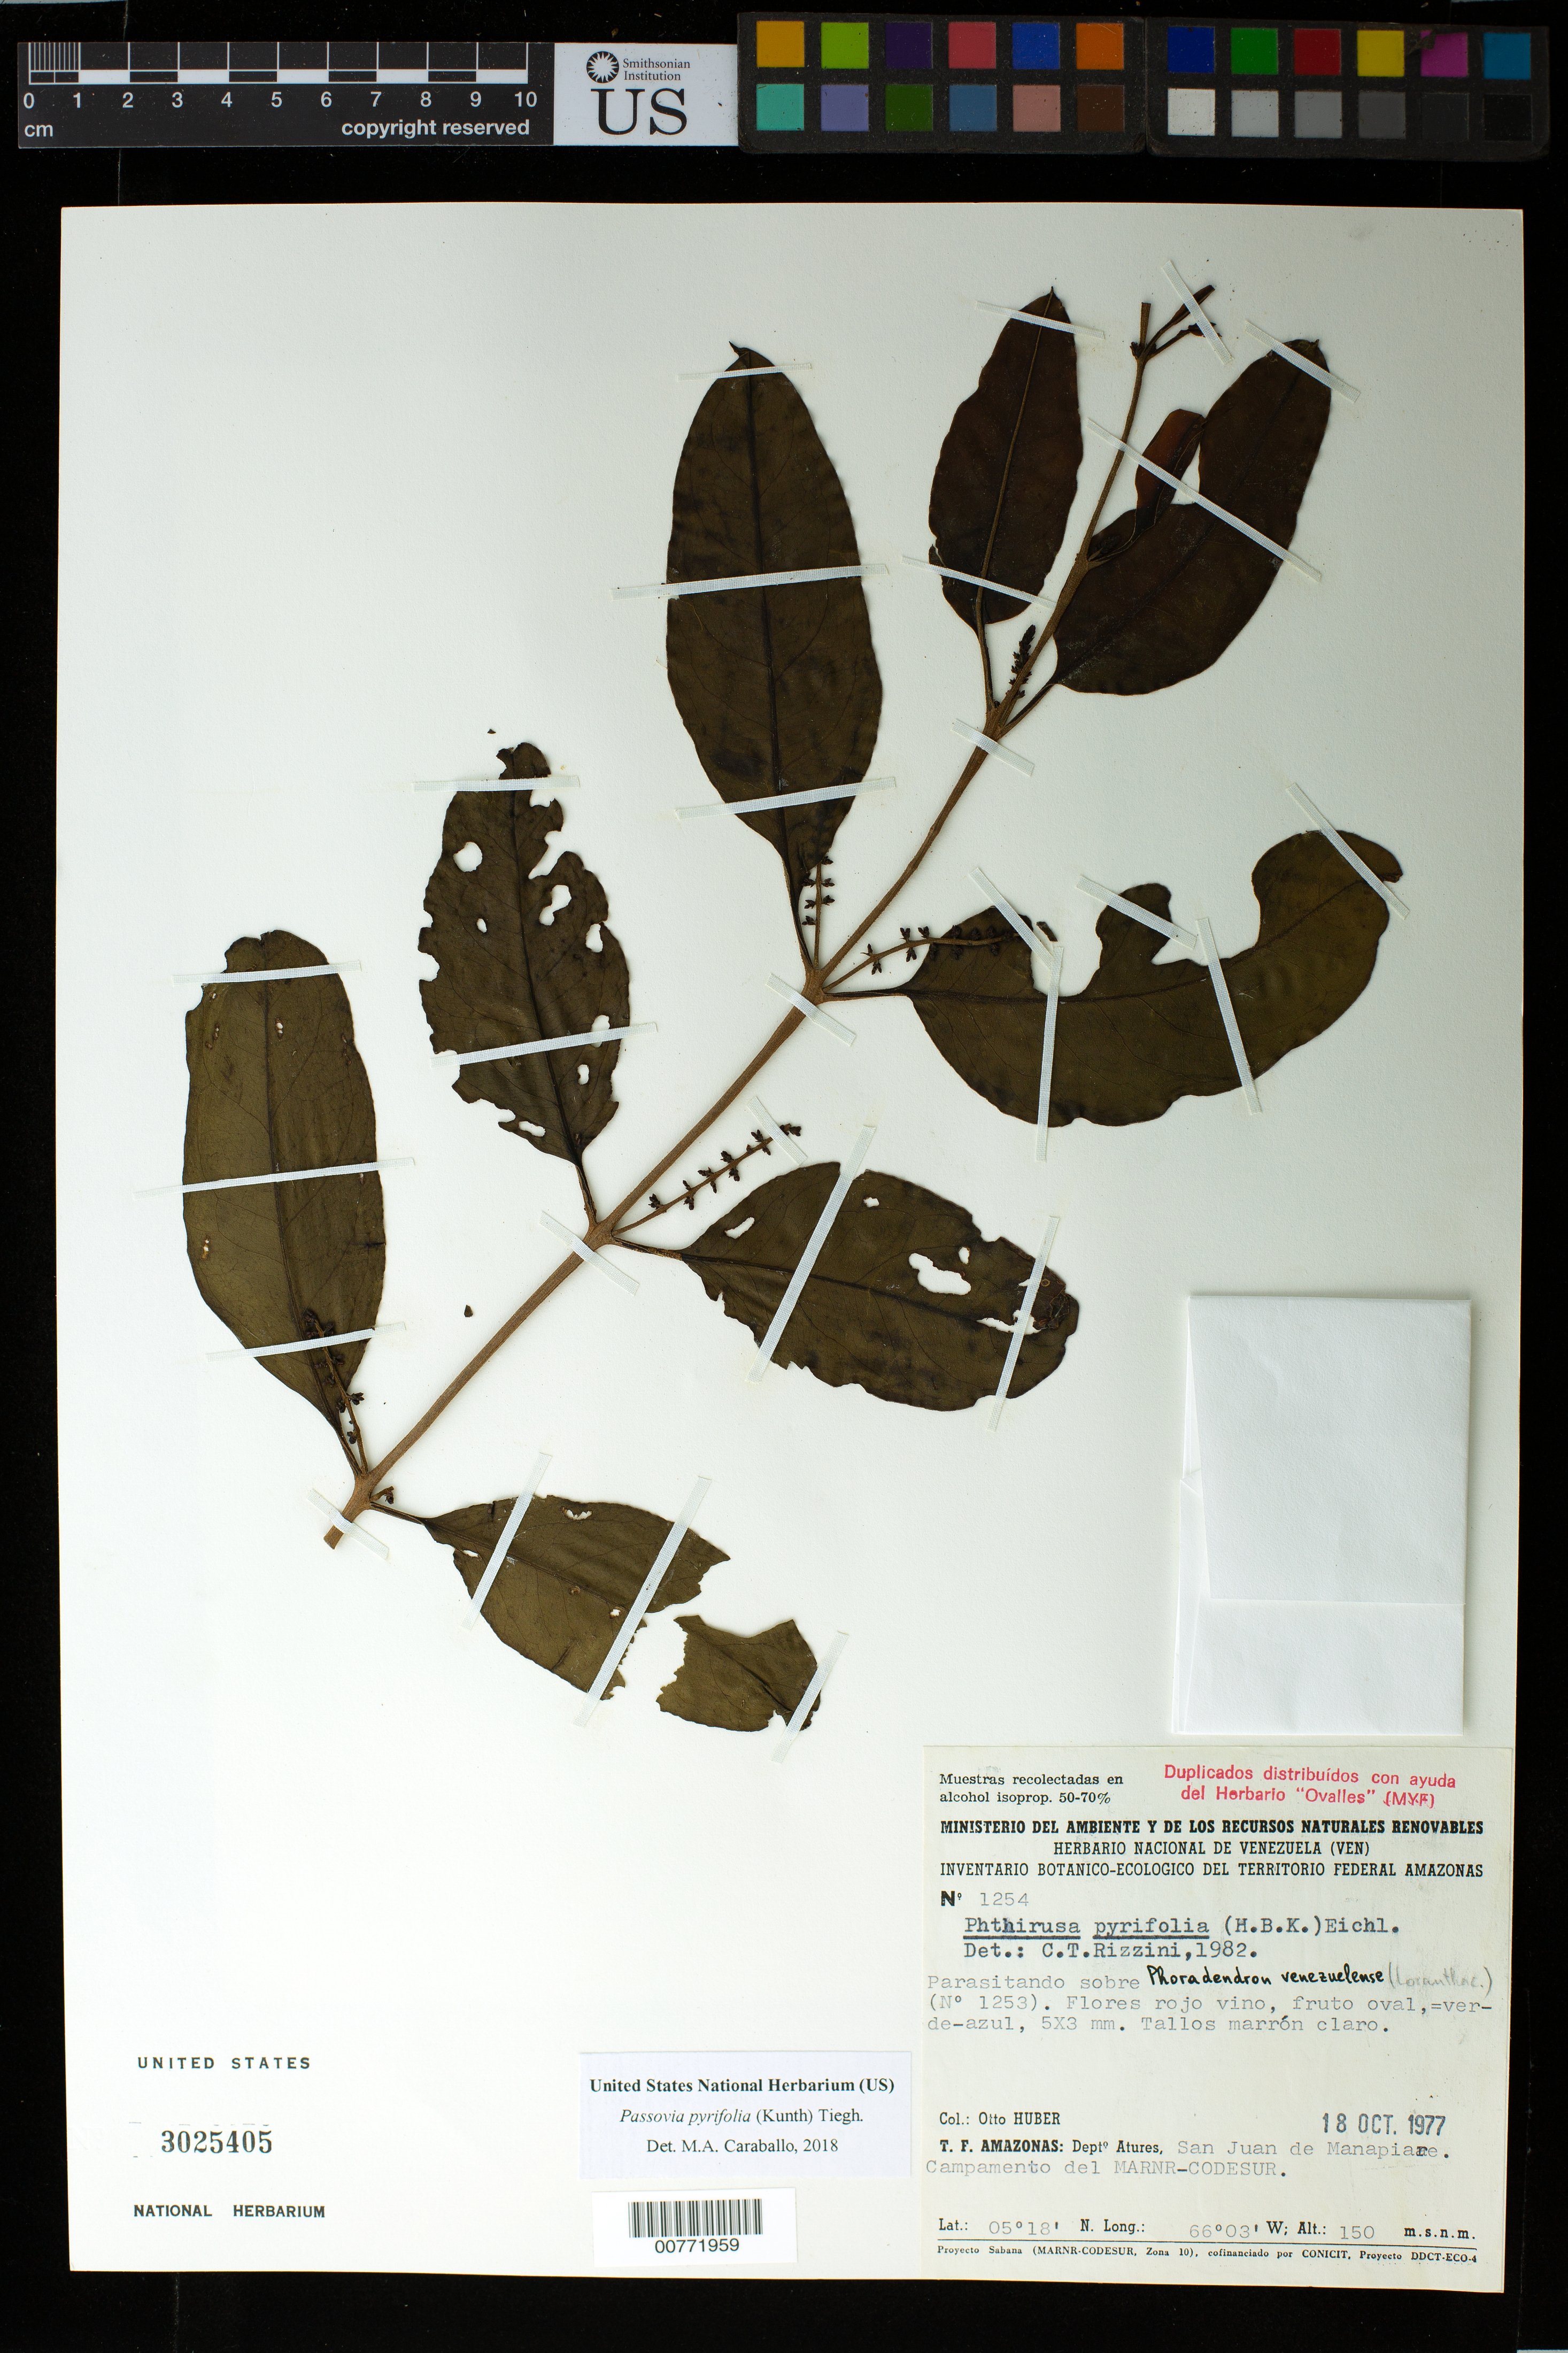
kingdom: Plantae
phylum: Tracheophyta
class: Magnoliopsida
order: Santalales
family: Loranthaceae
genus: Passovia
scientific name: Passovia pyrifolia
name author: (Kunth) Tiegh.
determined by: Caraballo-Ortiz, Marcos A., (MISS), University of Mississippi (UNITED STATES)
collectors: O. Huber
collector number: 1254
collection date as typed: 18-Oct-77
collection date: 1977-10-18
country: Venezuela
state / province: Amazonas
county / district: Atures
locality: San Juan de Manapiare.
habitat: Parasitando sobre Phoradendron venezualense (Loranchaceae) (#1253);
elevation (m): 150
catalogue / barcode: US 3025405